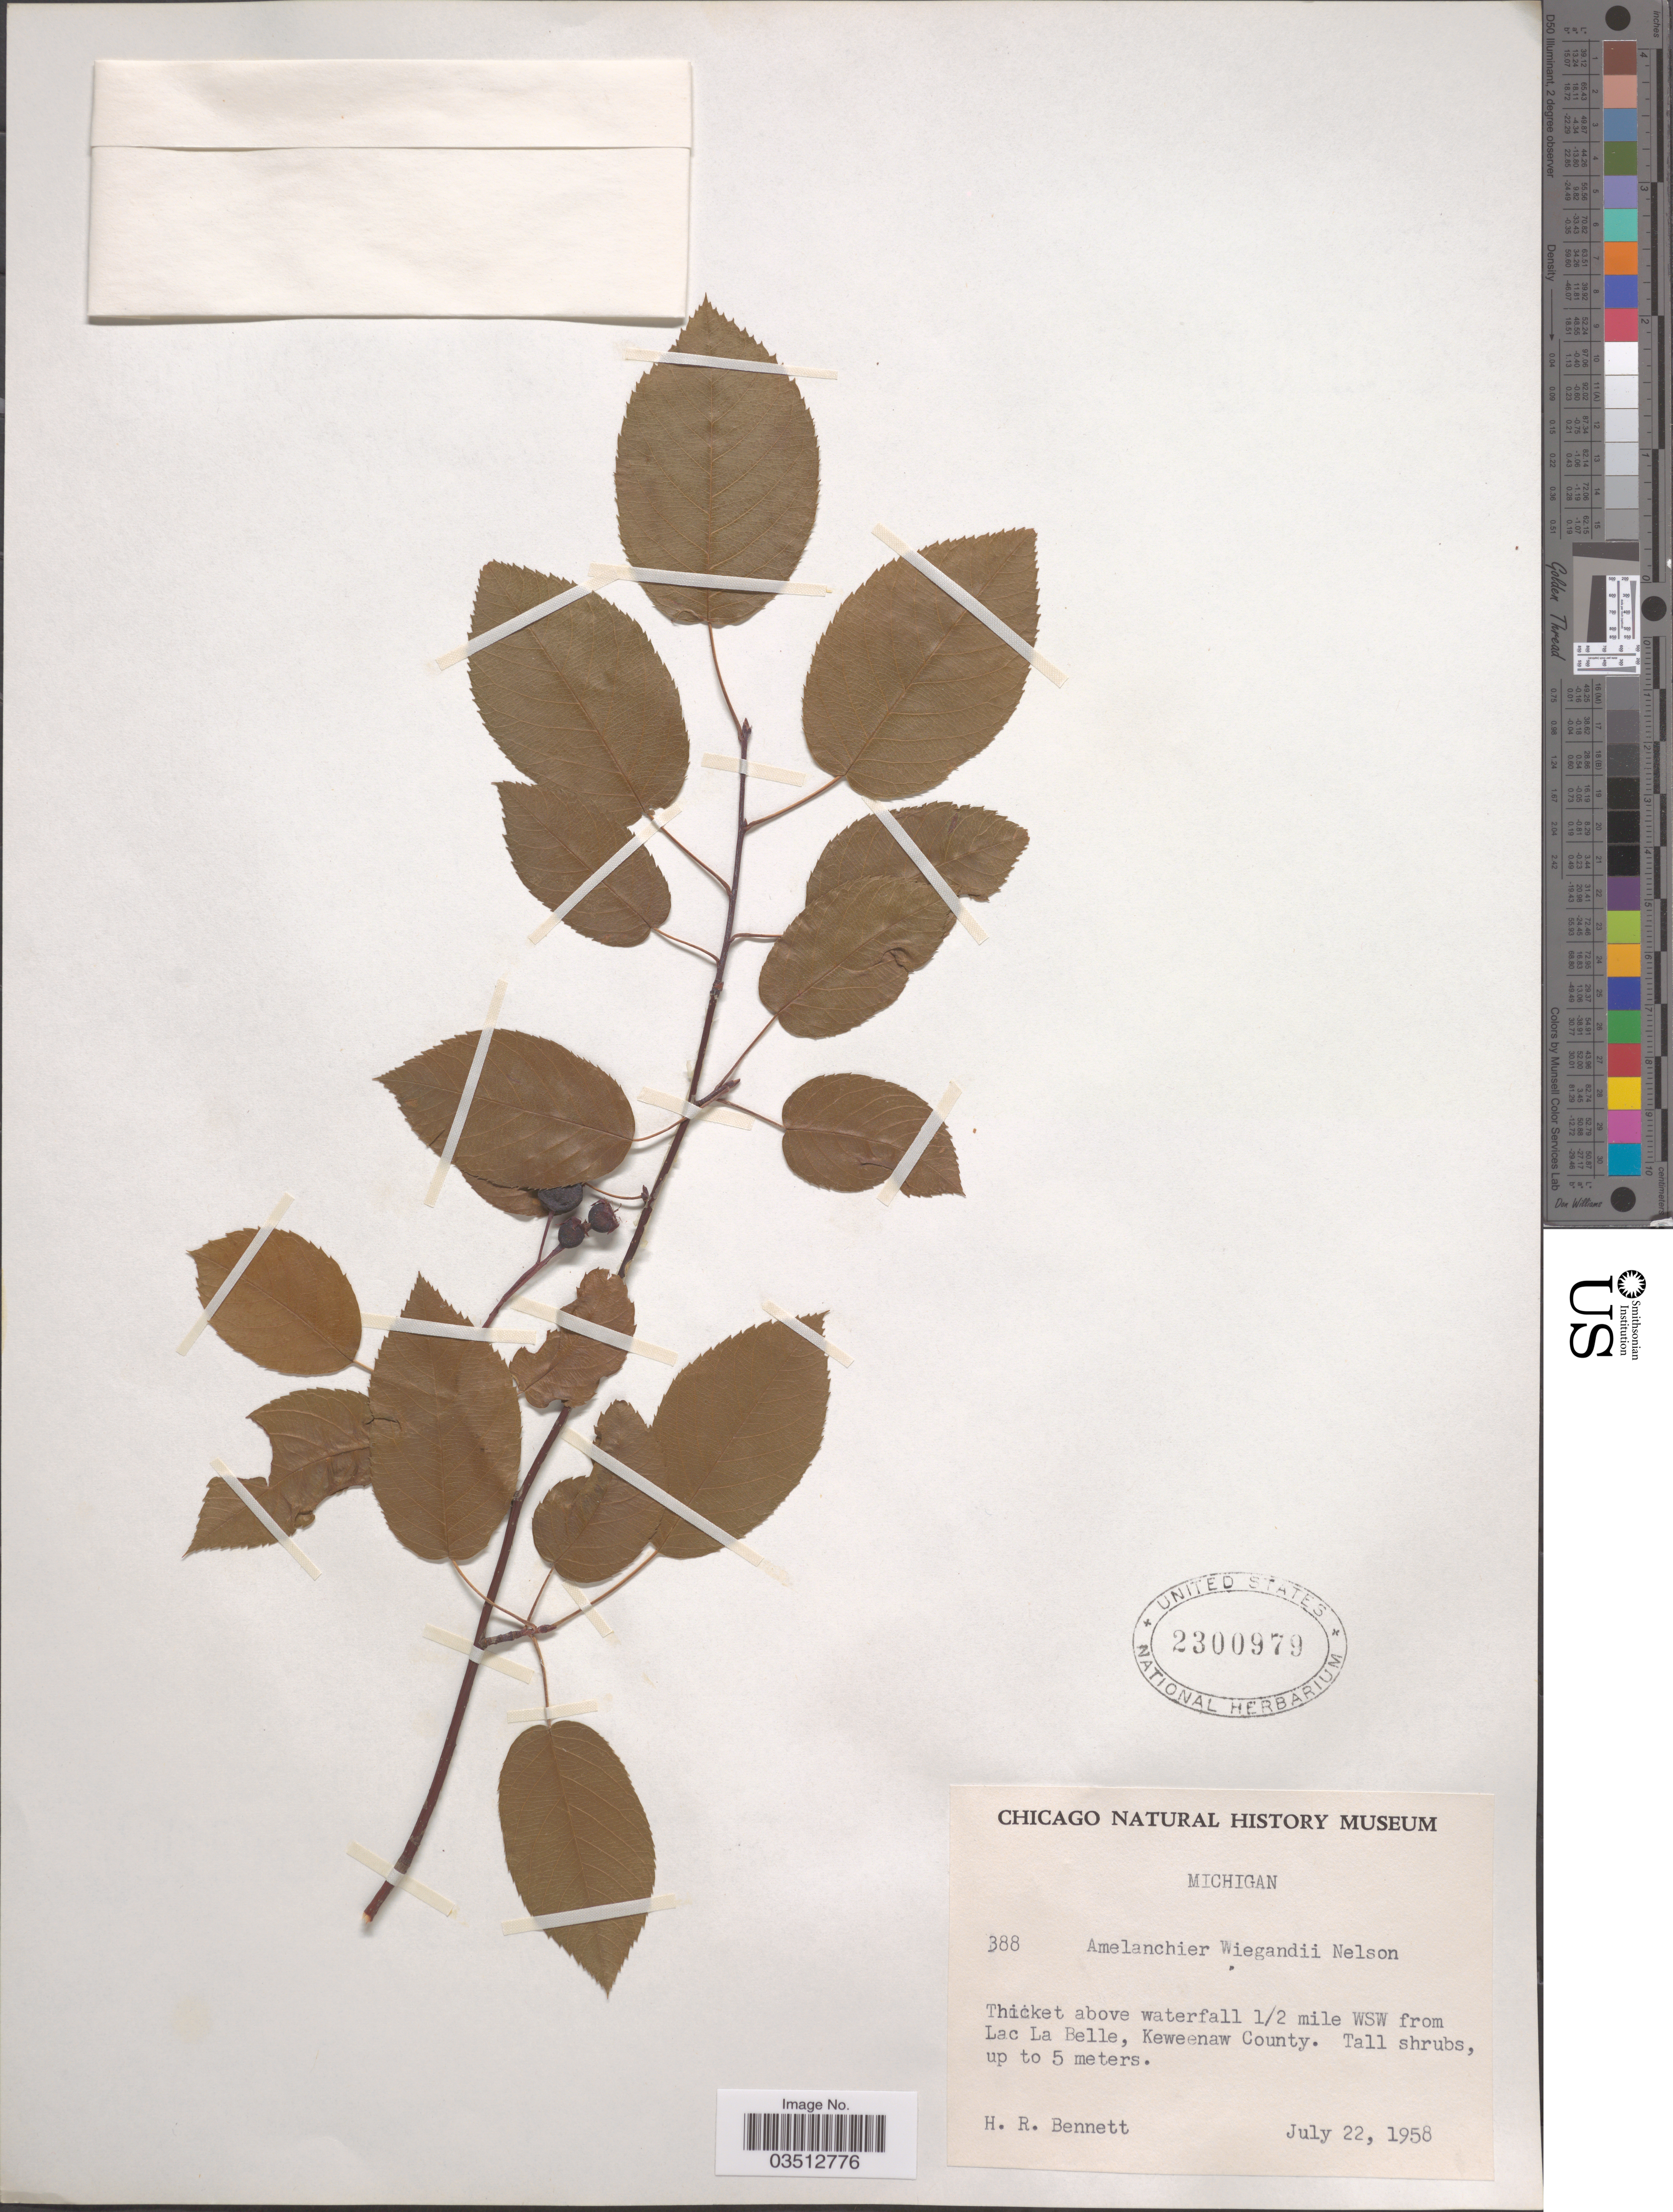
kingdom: Plantae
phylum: Tracheophyta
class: Magnoliopsida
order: Rosales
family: Rosaceae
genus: Amelanchier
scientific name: Amelanchier wiegandii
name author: E.L. Nielsen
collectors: H. R. Bennett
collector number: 388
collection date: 1958-07-22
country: United States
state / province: Michigan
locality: Thicket above waterfall ½ mile WSW from Lac La Belle, Keweenaw County.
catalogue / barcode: US 2300979